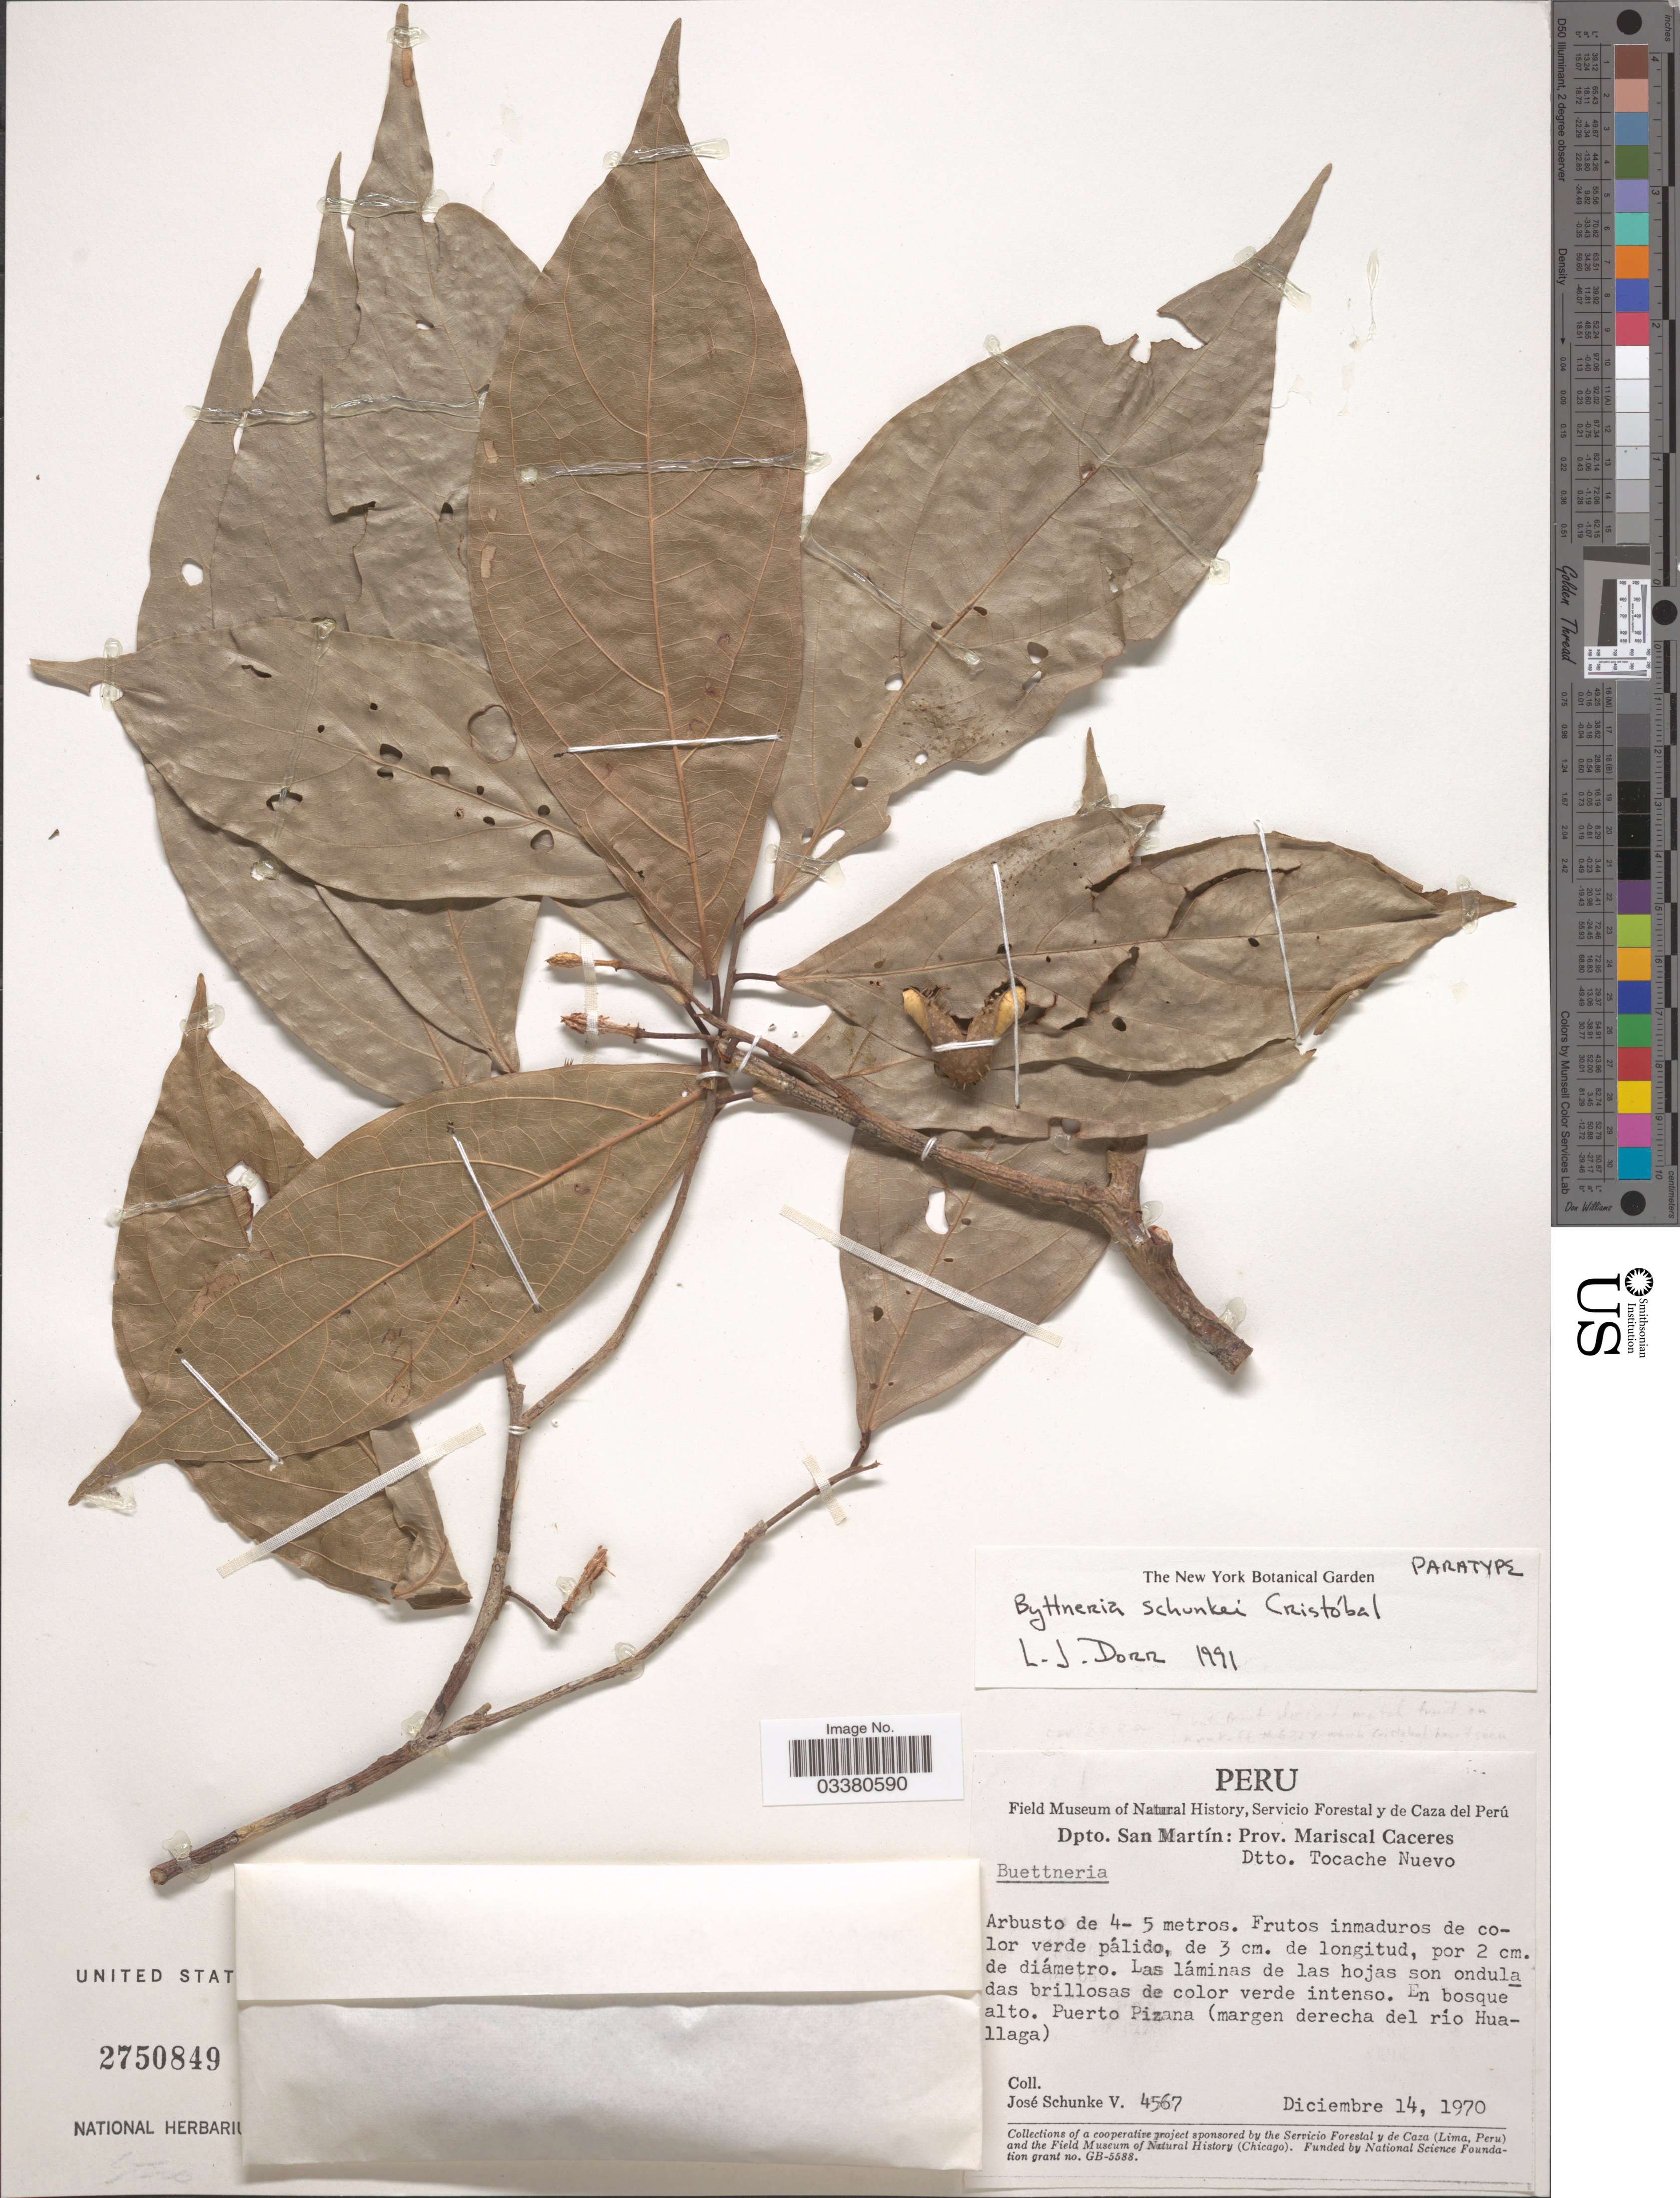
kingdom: Plantae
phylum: Tracheophyta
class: Magnoliopsida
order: Malvales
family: Malvaceae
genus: Byttneria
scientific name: Byttneria schunkei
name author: Cristóbal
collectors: J. Schunke Vigo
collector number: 4567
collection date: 1970-12-14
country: Peru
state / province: San Martín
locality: Dpto. San Martín: Prov. Mariscal Caceres. Dtto. Tocache Nuevo. En bosque alto. Puerto Pizana (margen derecha del río Huallaga).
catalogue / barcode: US 2750849